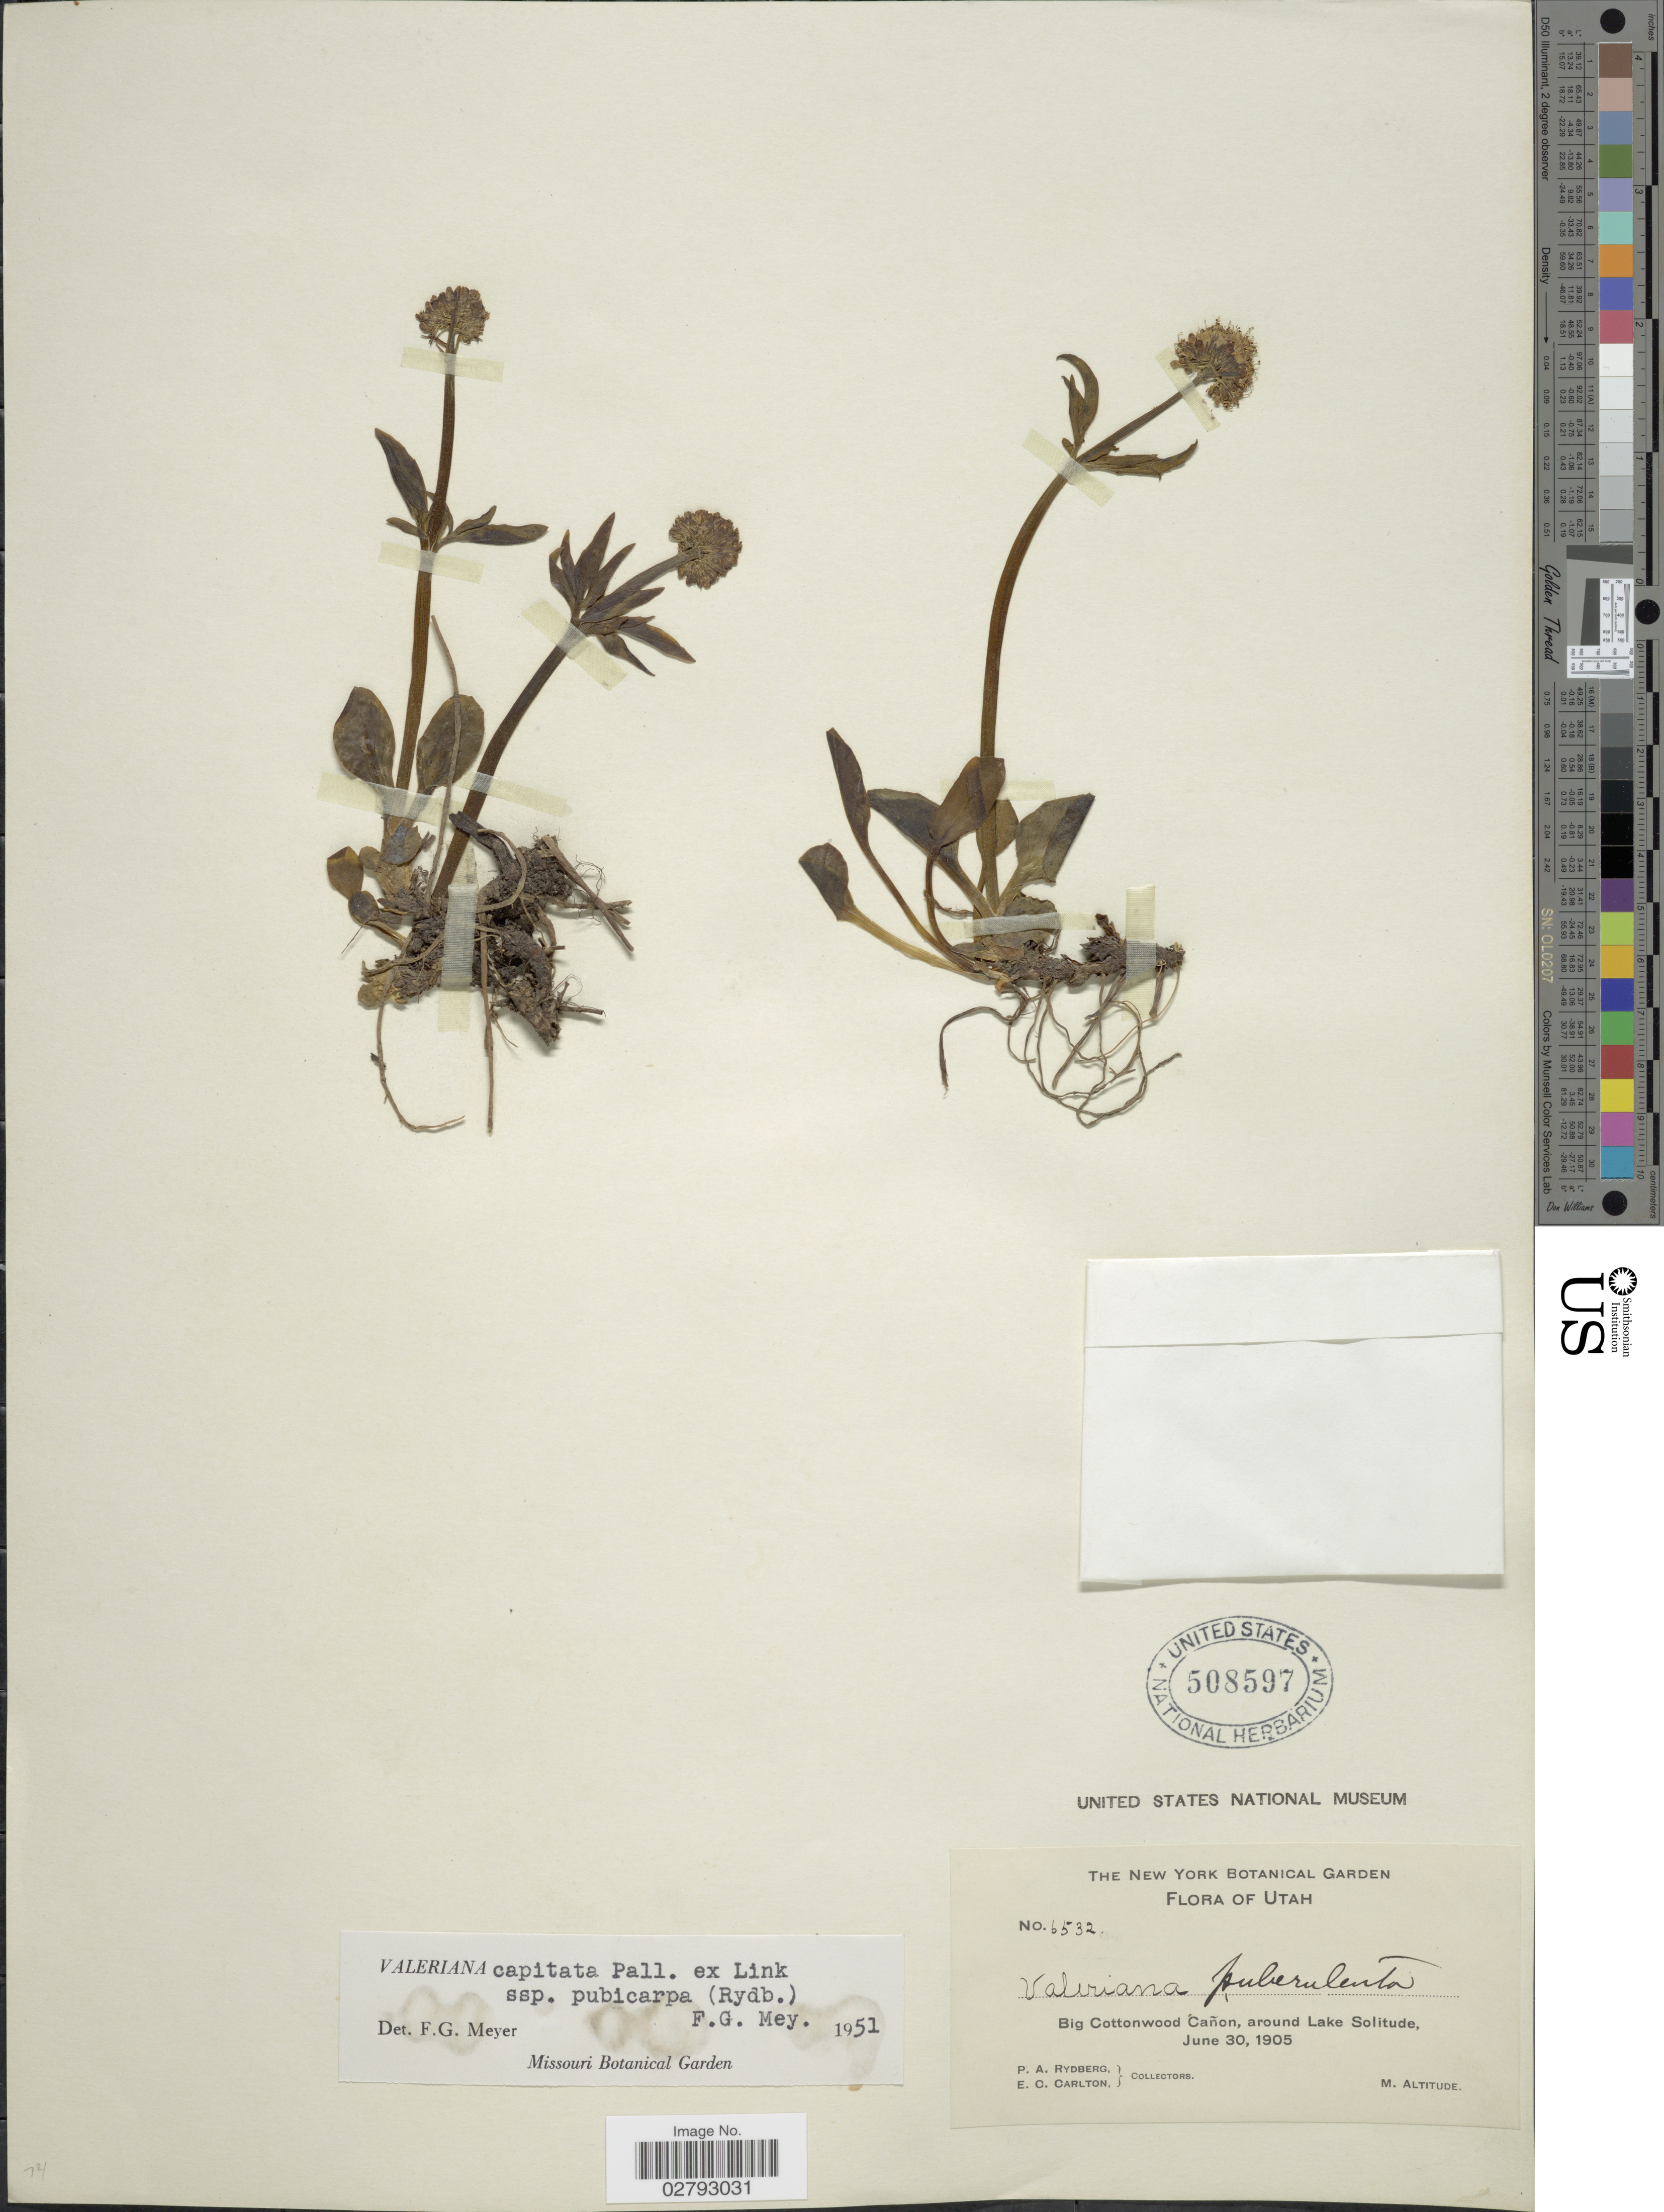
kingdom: Plantae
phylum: Tracheophyta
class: Magnoliopsida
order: Dipsacales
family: Caprifoliaceae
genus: Valeriana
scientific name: Valeriana capitata subsp. pubicarpa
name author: (Rydb.) F.G. Mey.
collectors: P. A. Rydberg & E. Carlton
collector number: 6532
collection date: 1905-06-30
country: United States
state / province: Utah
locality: Big Cottonwood Cañon, around Lake Solitude.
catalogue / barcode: US 508597